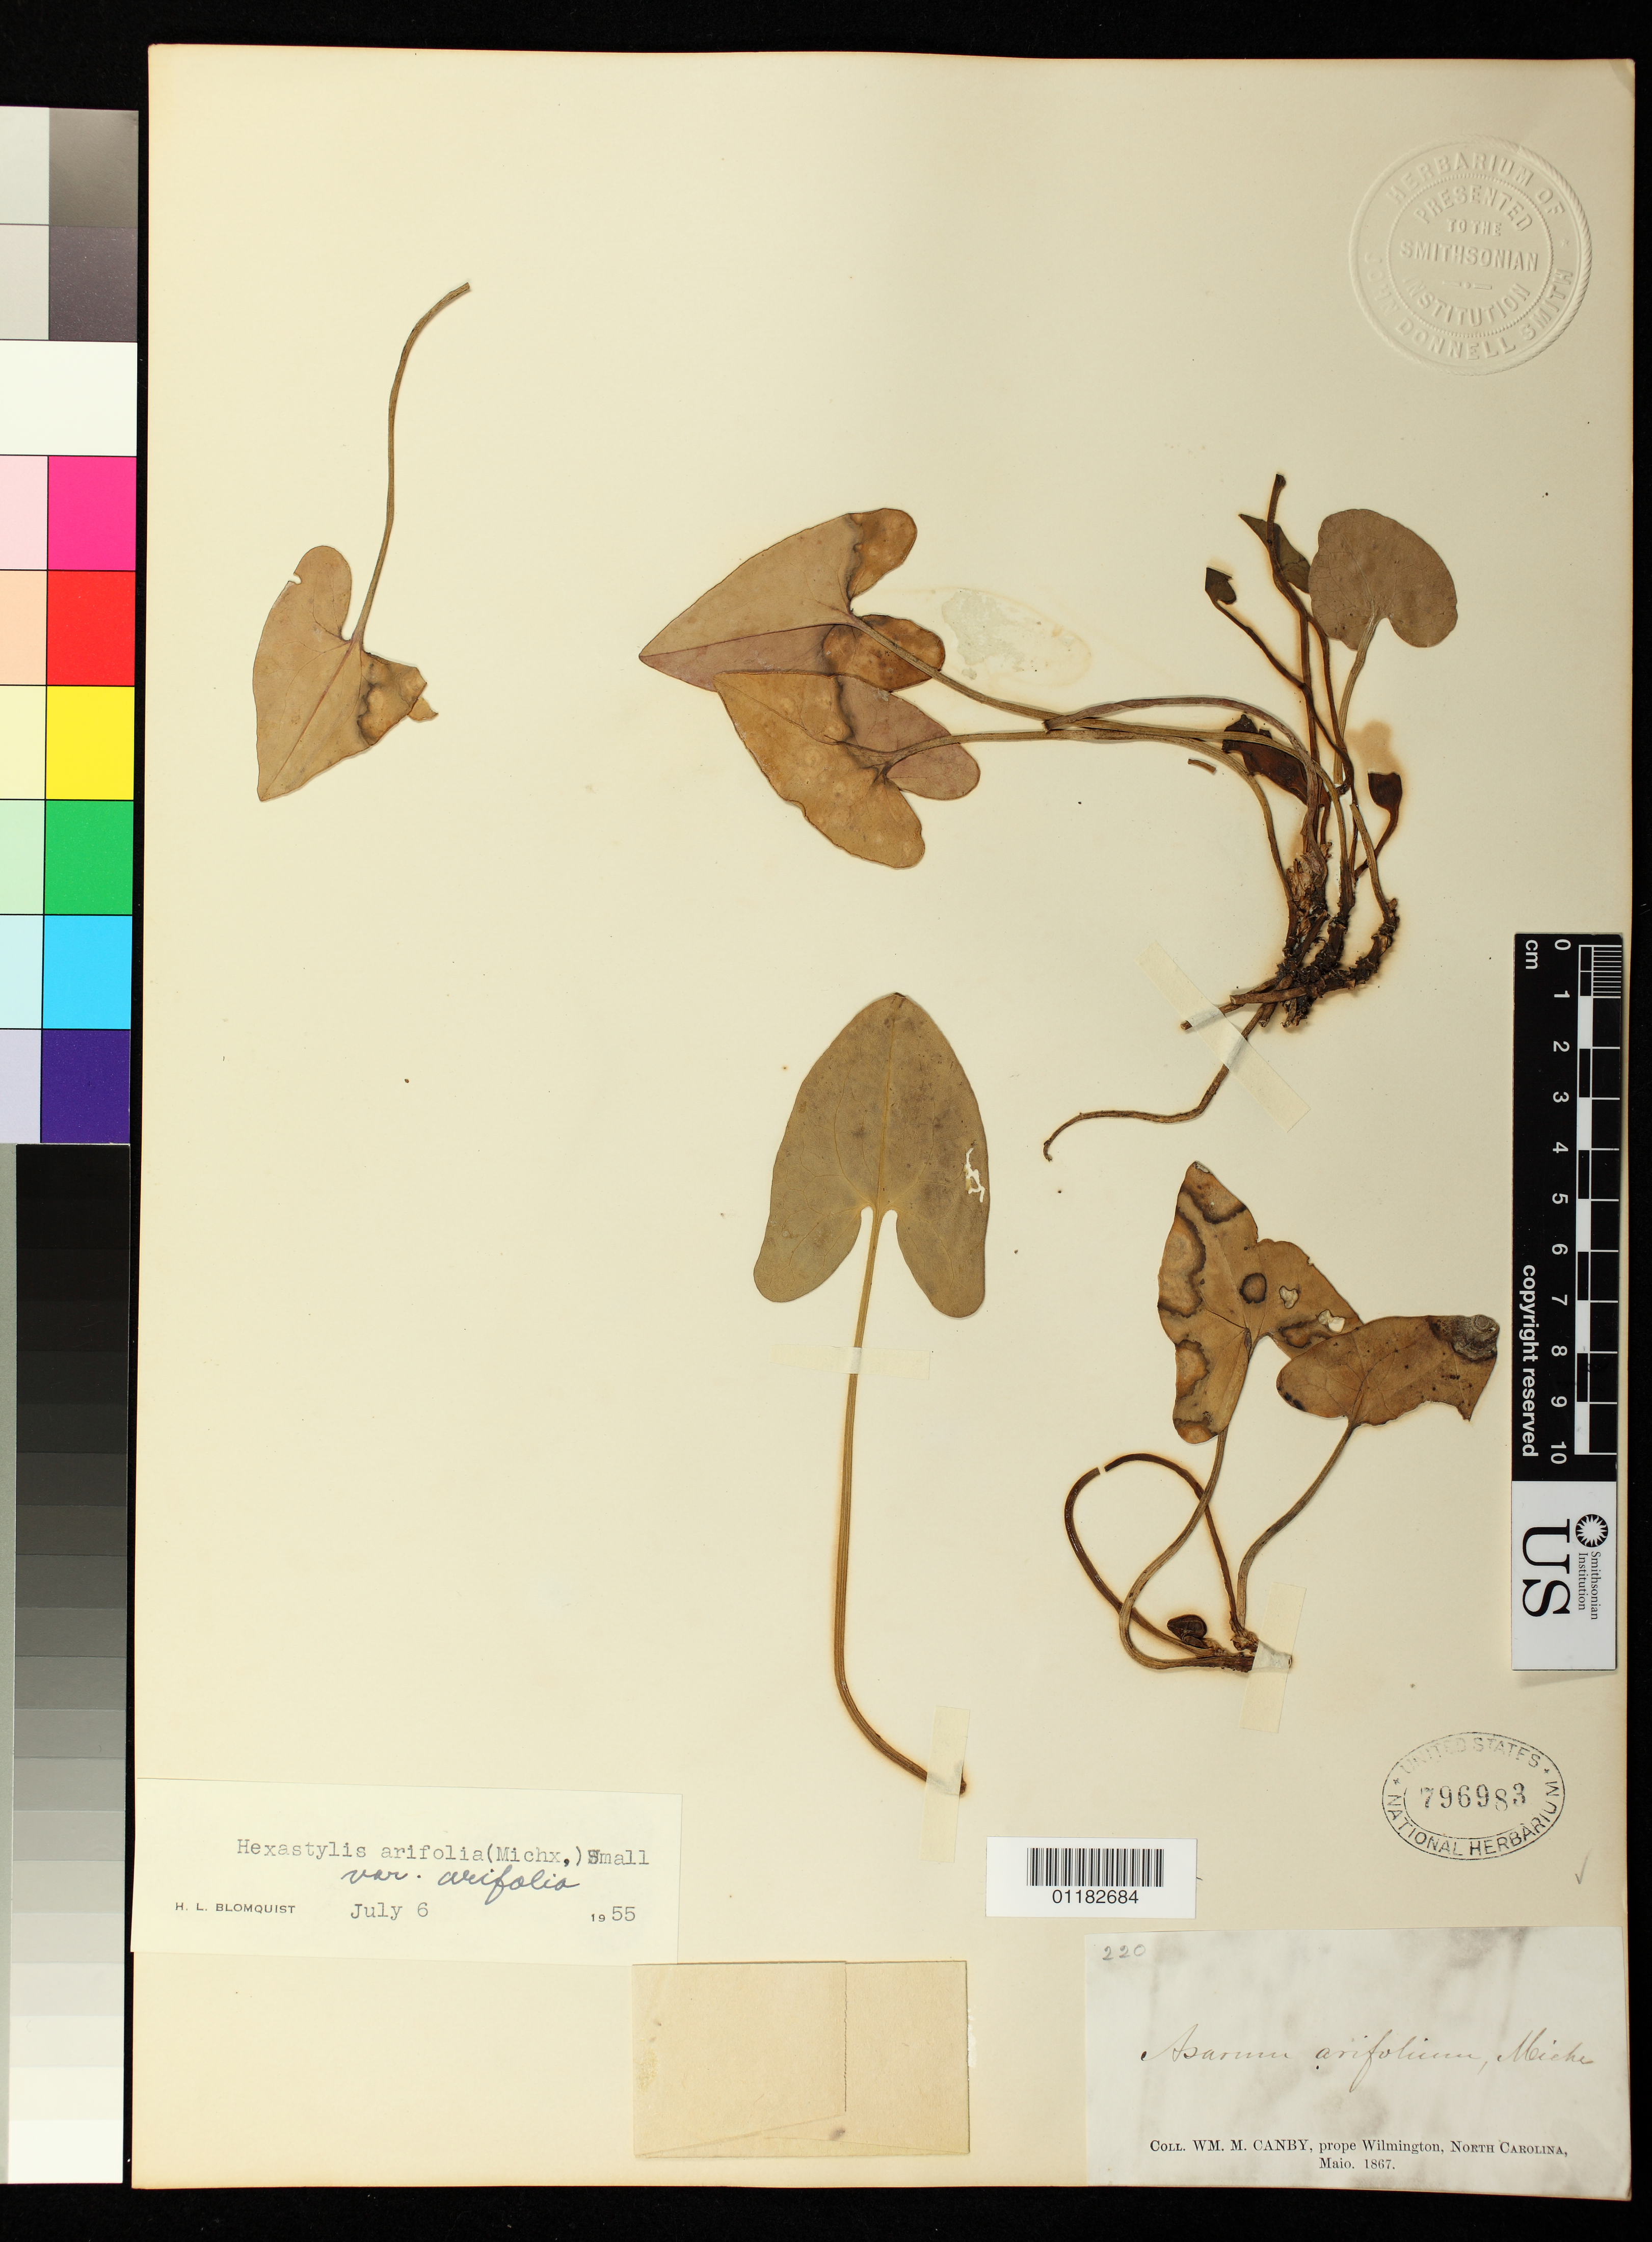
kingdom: Plantae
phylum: Tracheophyta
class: Magnoliopsida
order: Piperales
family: Aristolochiaceae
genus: Hexastylis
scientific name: Hexastylis arifolia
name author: (Michx.) Small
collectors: W. M. Canby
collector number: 220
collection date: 1867-05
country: United States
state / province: North Carolina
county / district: New Hanover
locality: Wilmington, New Hanover County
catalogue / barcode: US 796983